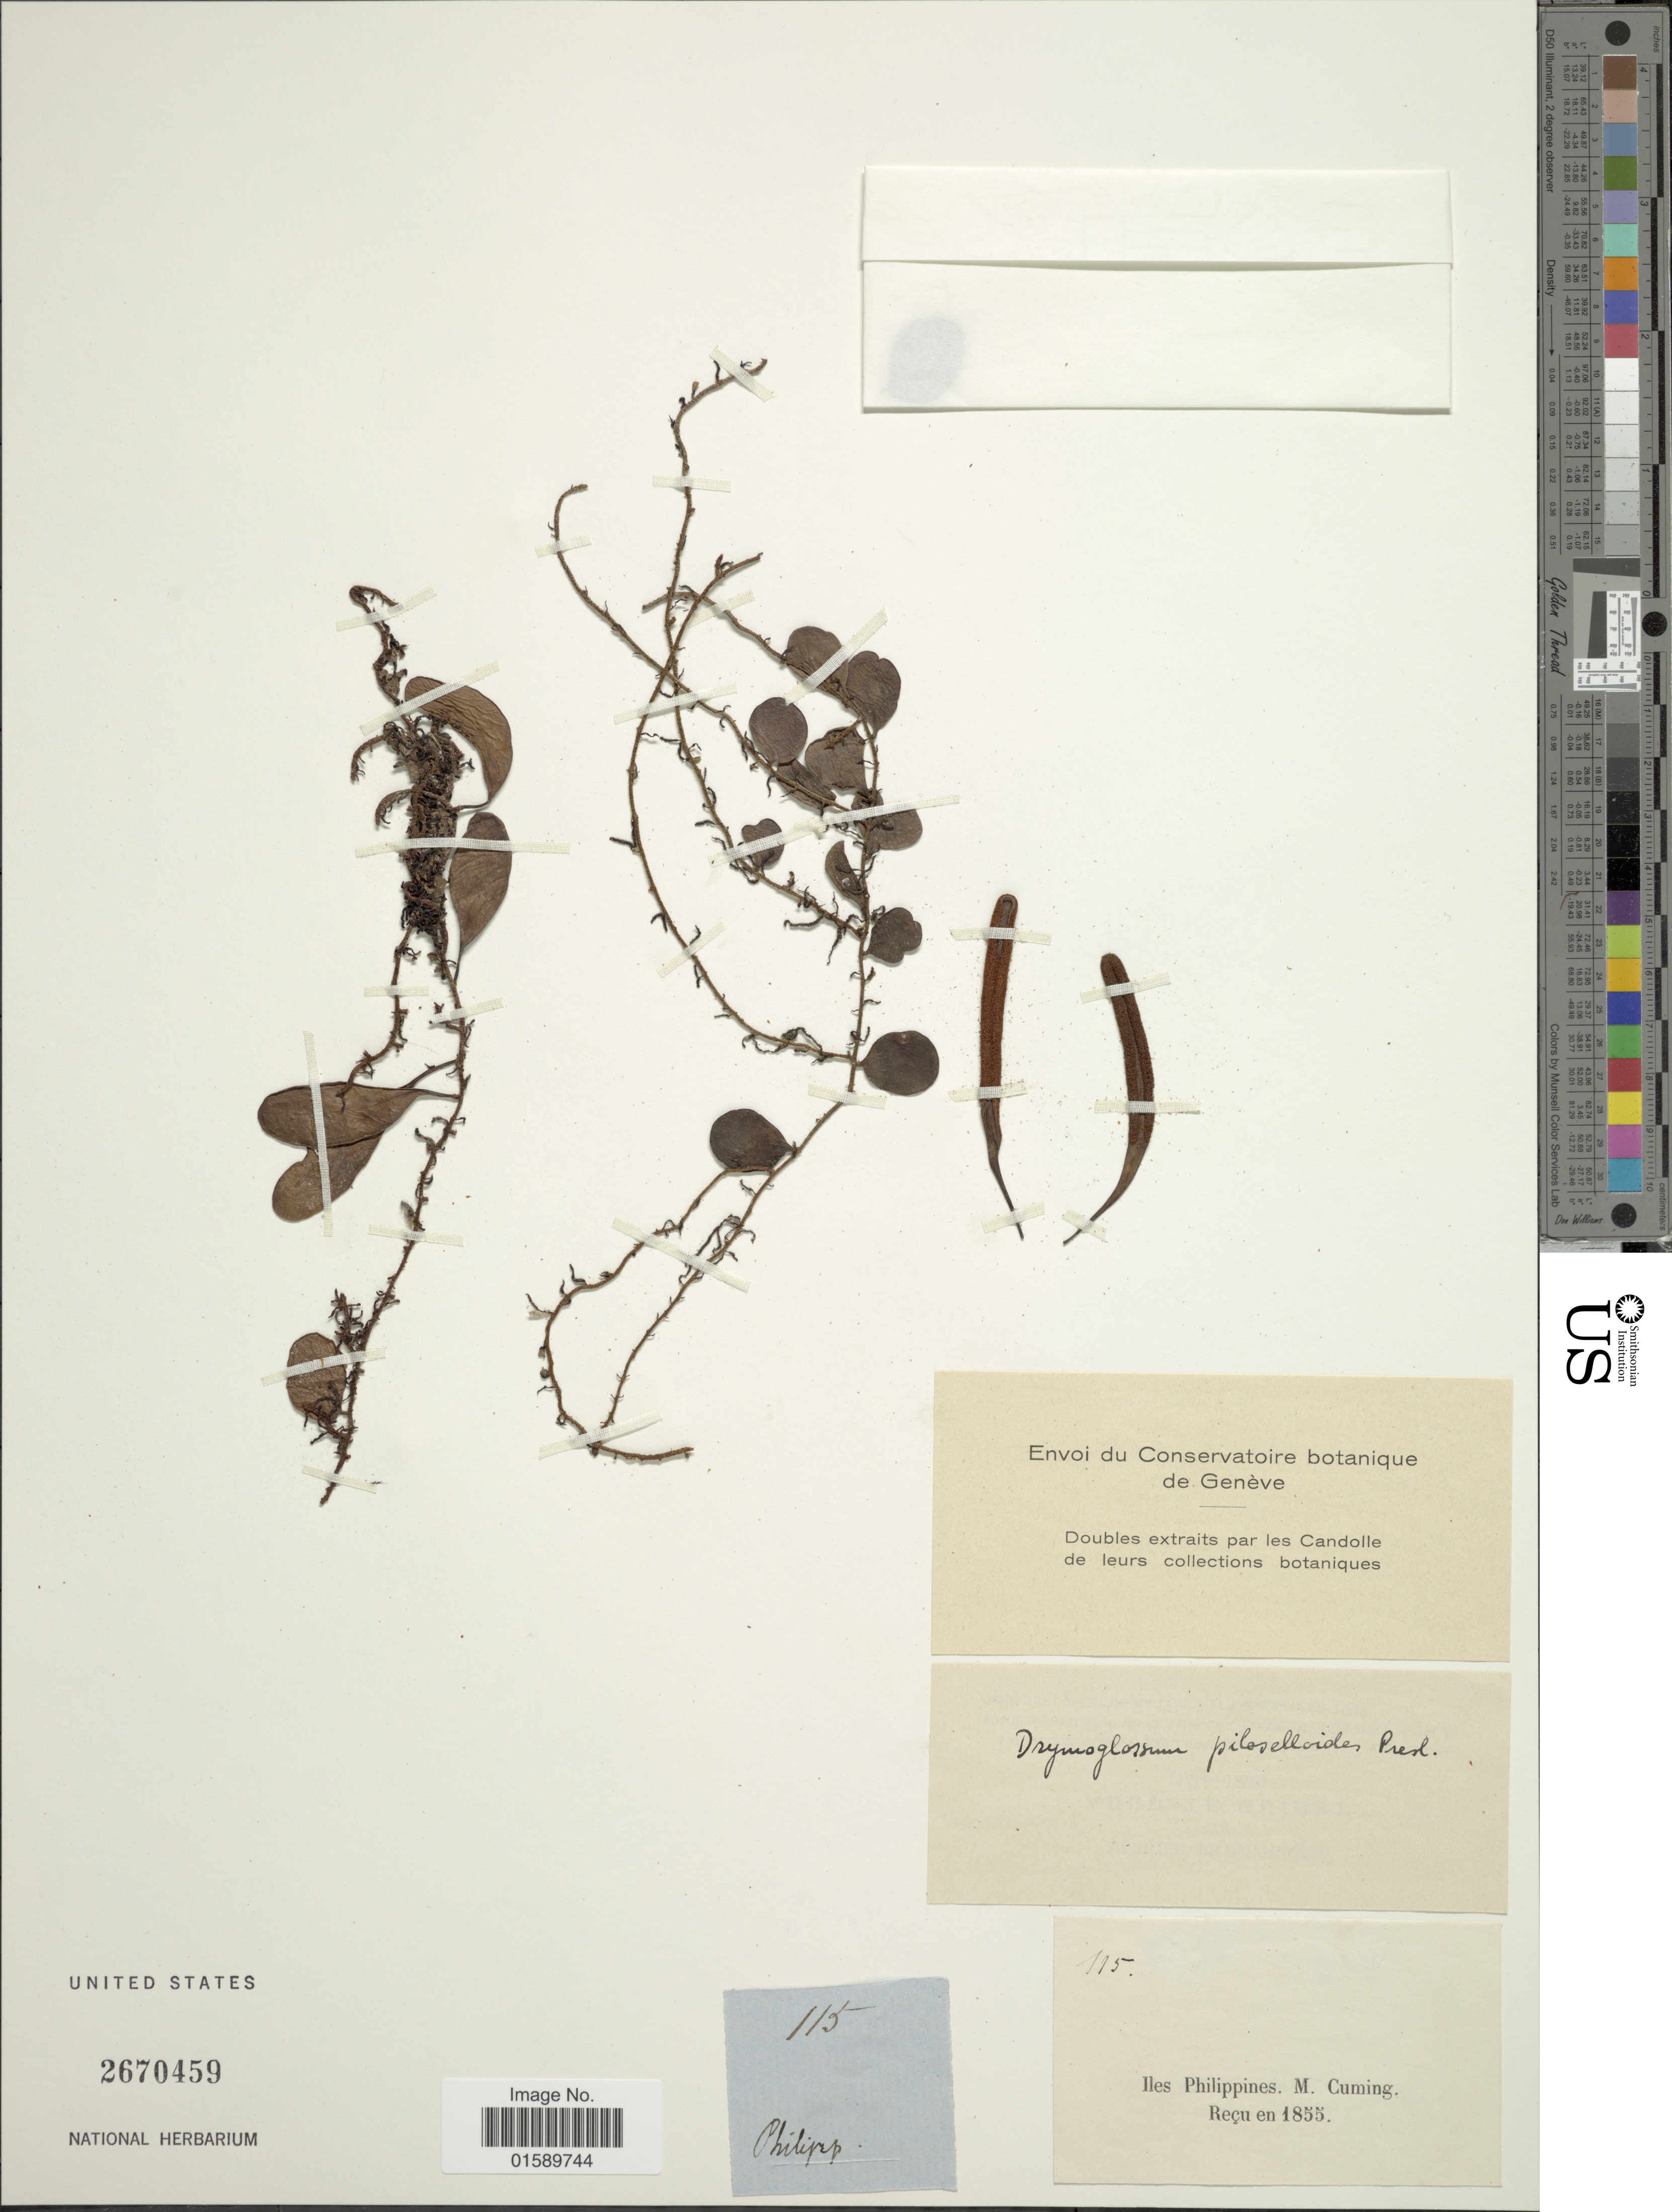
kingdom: Plantae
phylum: Tracheophyta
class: Polypodiopsida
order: Polypodiales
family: Polypodiaceae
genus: Pyrrosia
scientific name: Pyrrosia piloselloides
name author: (L.) M.G. Price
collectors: H. Cuming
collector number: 115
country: Philippines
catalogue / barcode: US 2670459